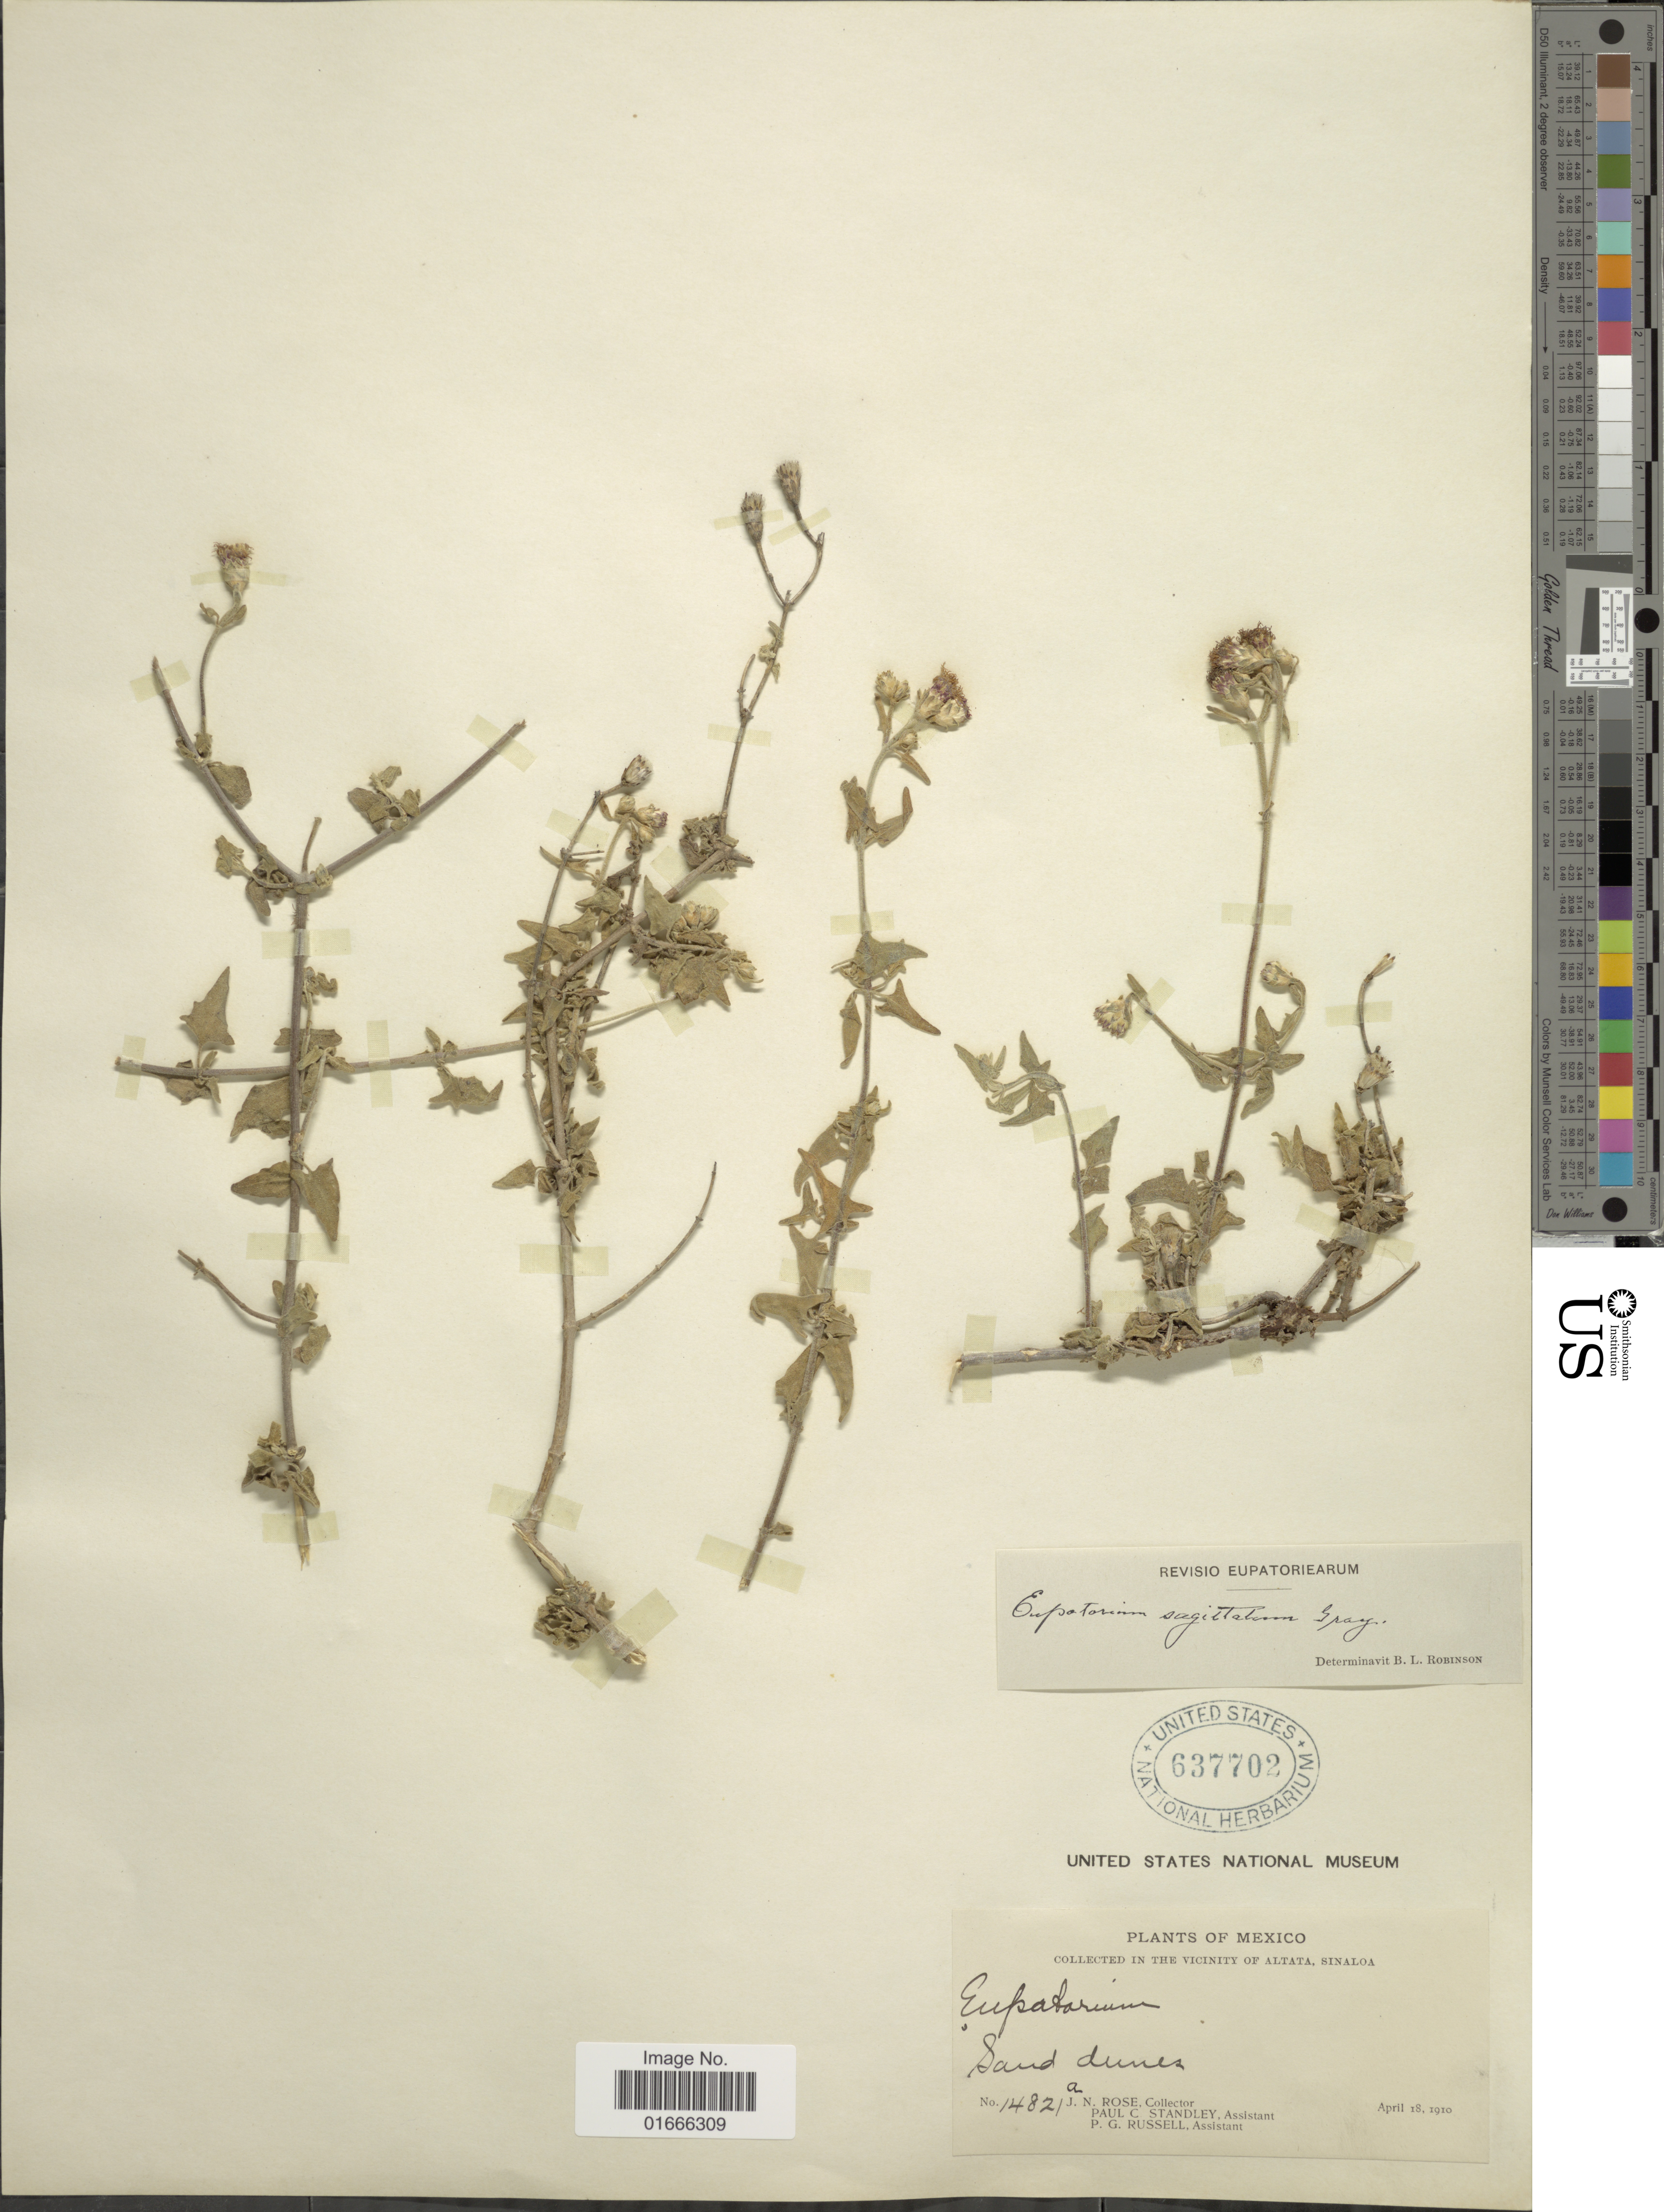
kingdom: Plantae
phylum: Tracheophyta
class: Magnoliopsida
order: Asterales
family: Asteraceae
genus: Chromolaena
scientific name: Chromolaena sagittata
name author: (A. Gray) R.M. King & H. Rob.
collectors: J. N. Rose, P. C. Standley & P. G. Russell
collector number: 14821 a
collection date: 1910-04-18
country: Mexico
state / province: Sinaloa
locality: Vicinity of Altata, Sinaloa, Sand dunes.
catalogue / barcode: US 637702